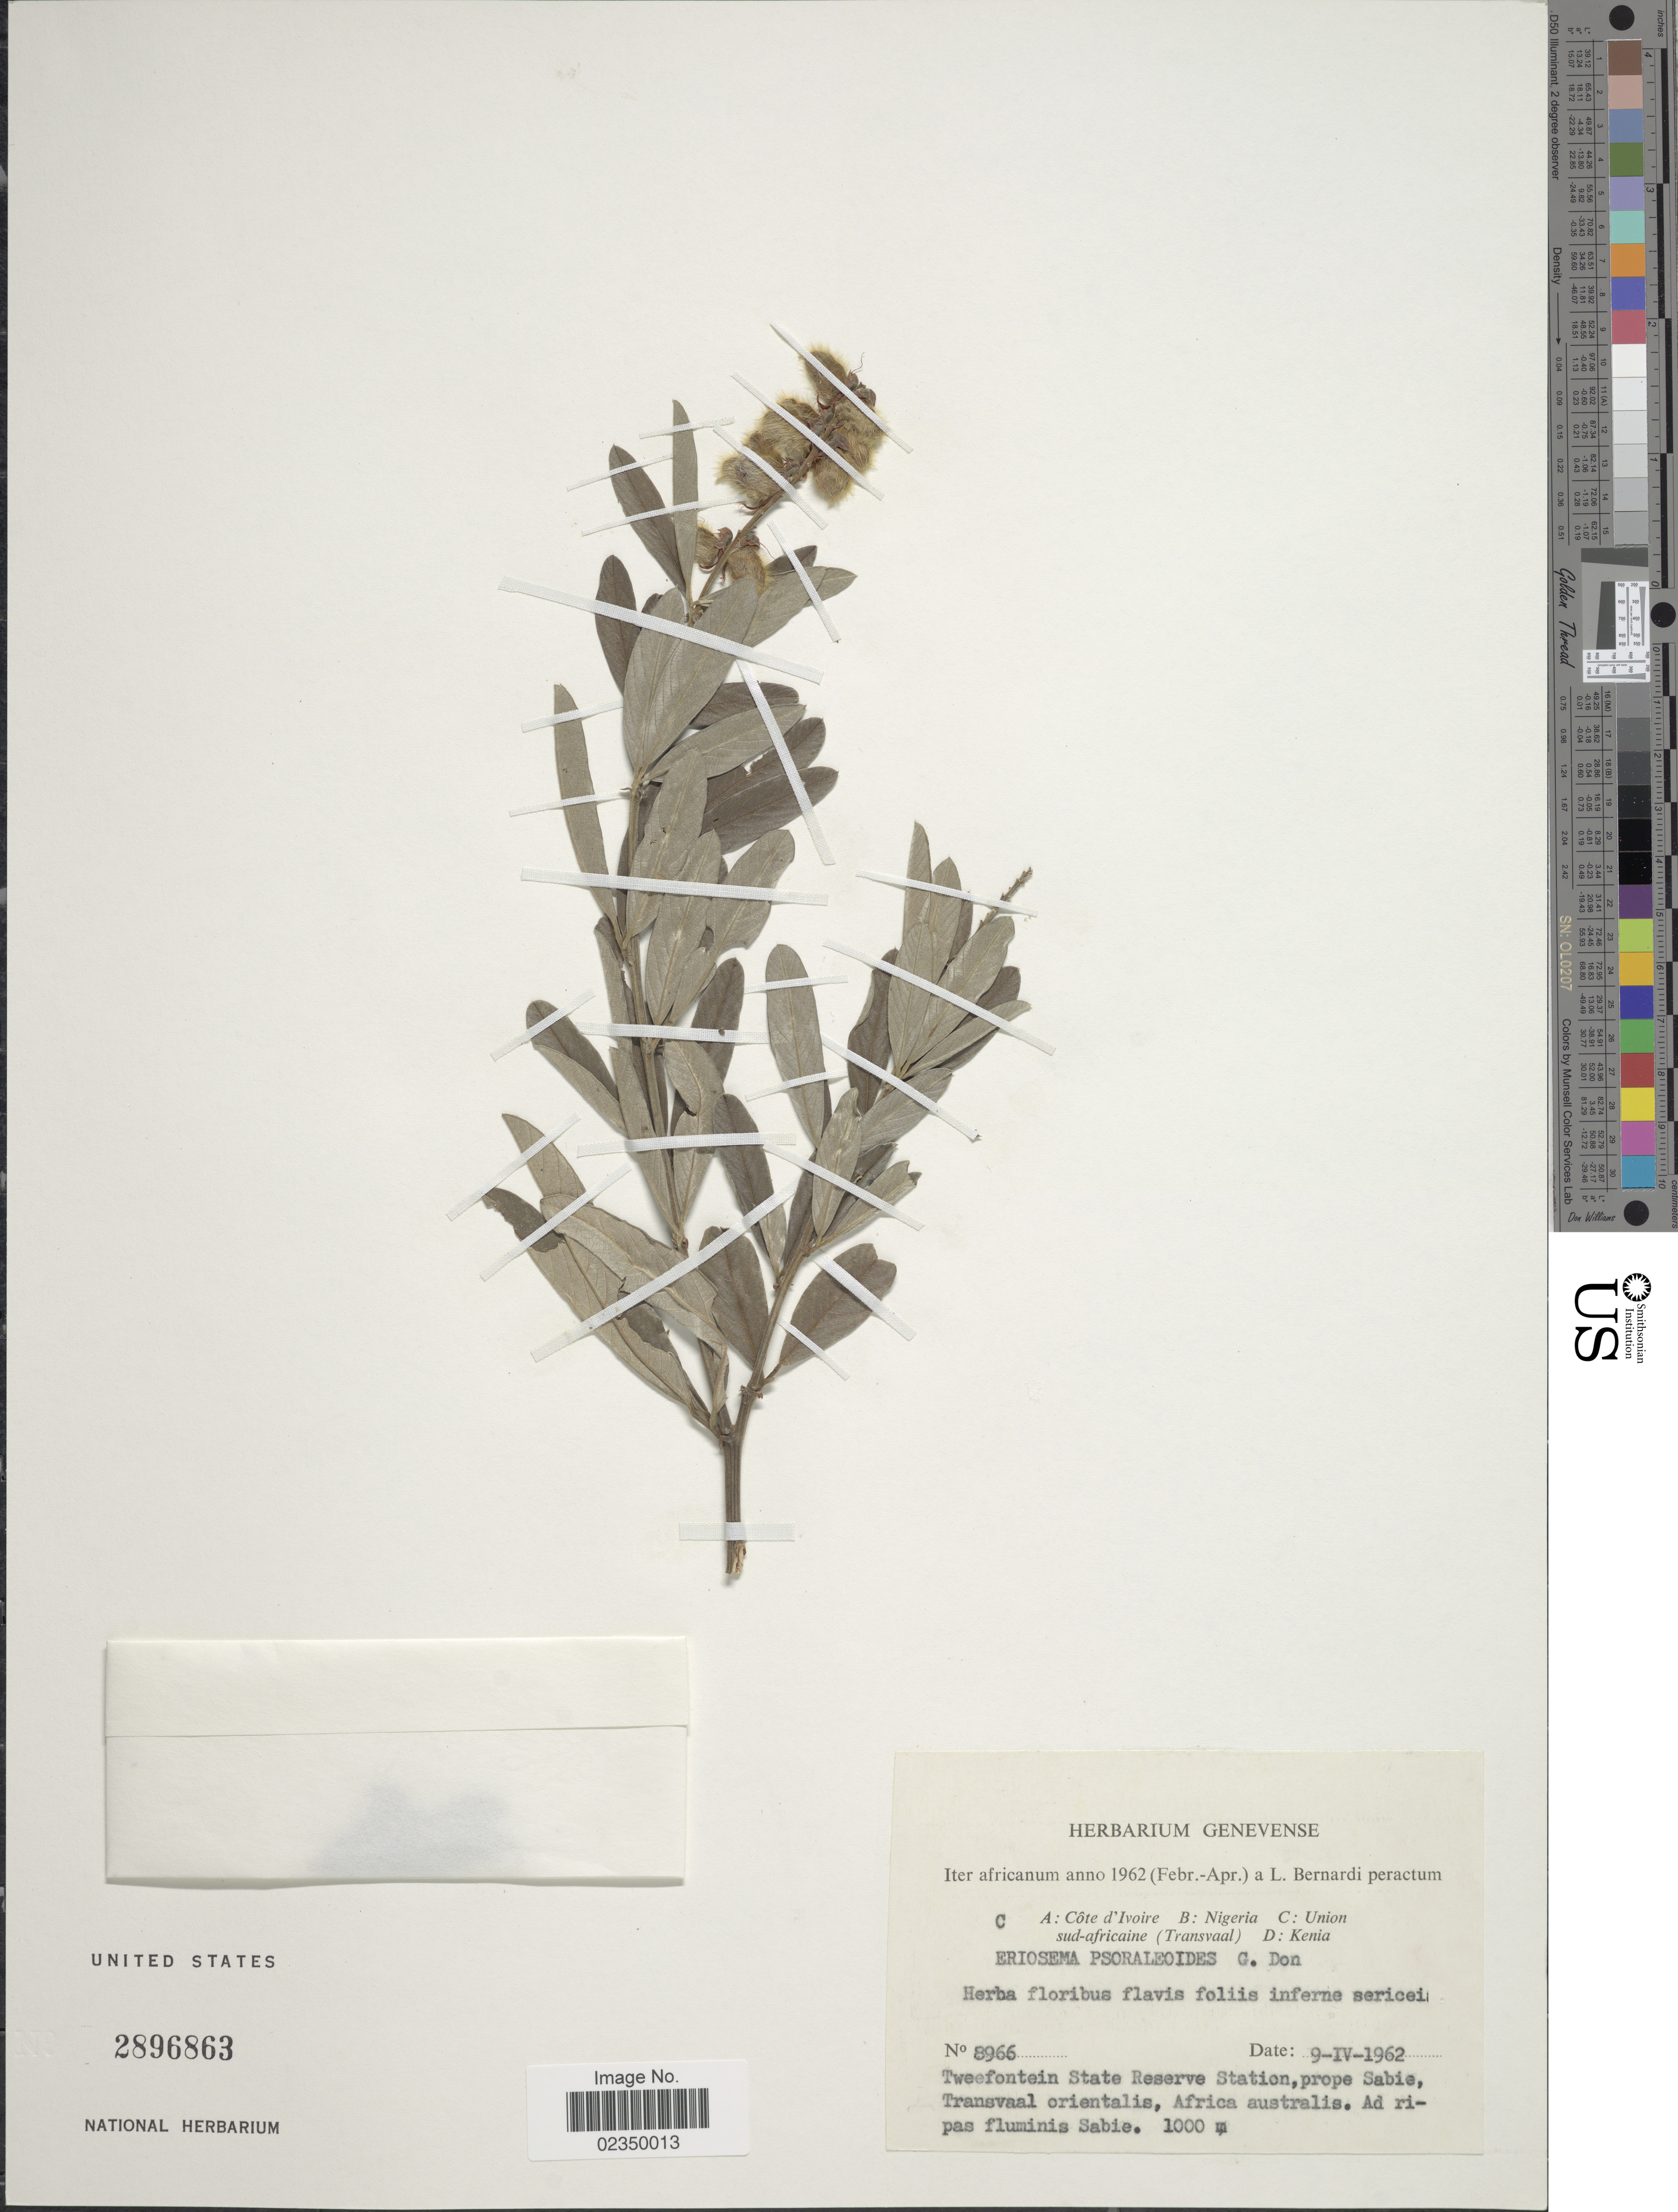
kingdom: Plantae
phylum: Tracheophyta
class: Magnoliopsida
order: Fabales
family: Fabaceae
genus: Eriosema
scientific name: Eriosema psoraloides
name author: (Lam.) G. Don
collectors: L. Bernardi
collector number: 8966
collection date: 1962-04-09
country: South Africa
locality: Union. Tweefontein State Reserve Station, prope Sabie Transvaal Orientalis, Africa australis. Ad ripas fluminis Sabie.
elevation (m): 1000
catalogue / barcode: US 2896863